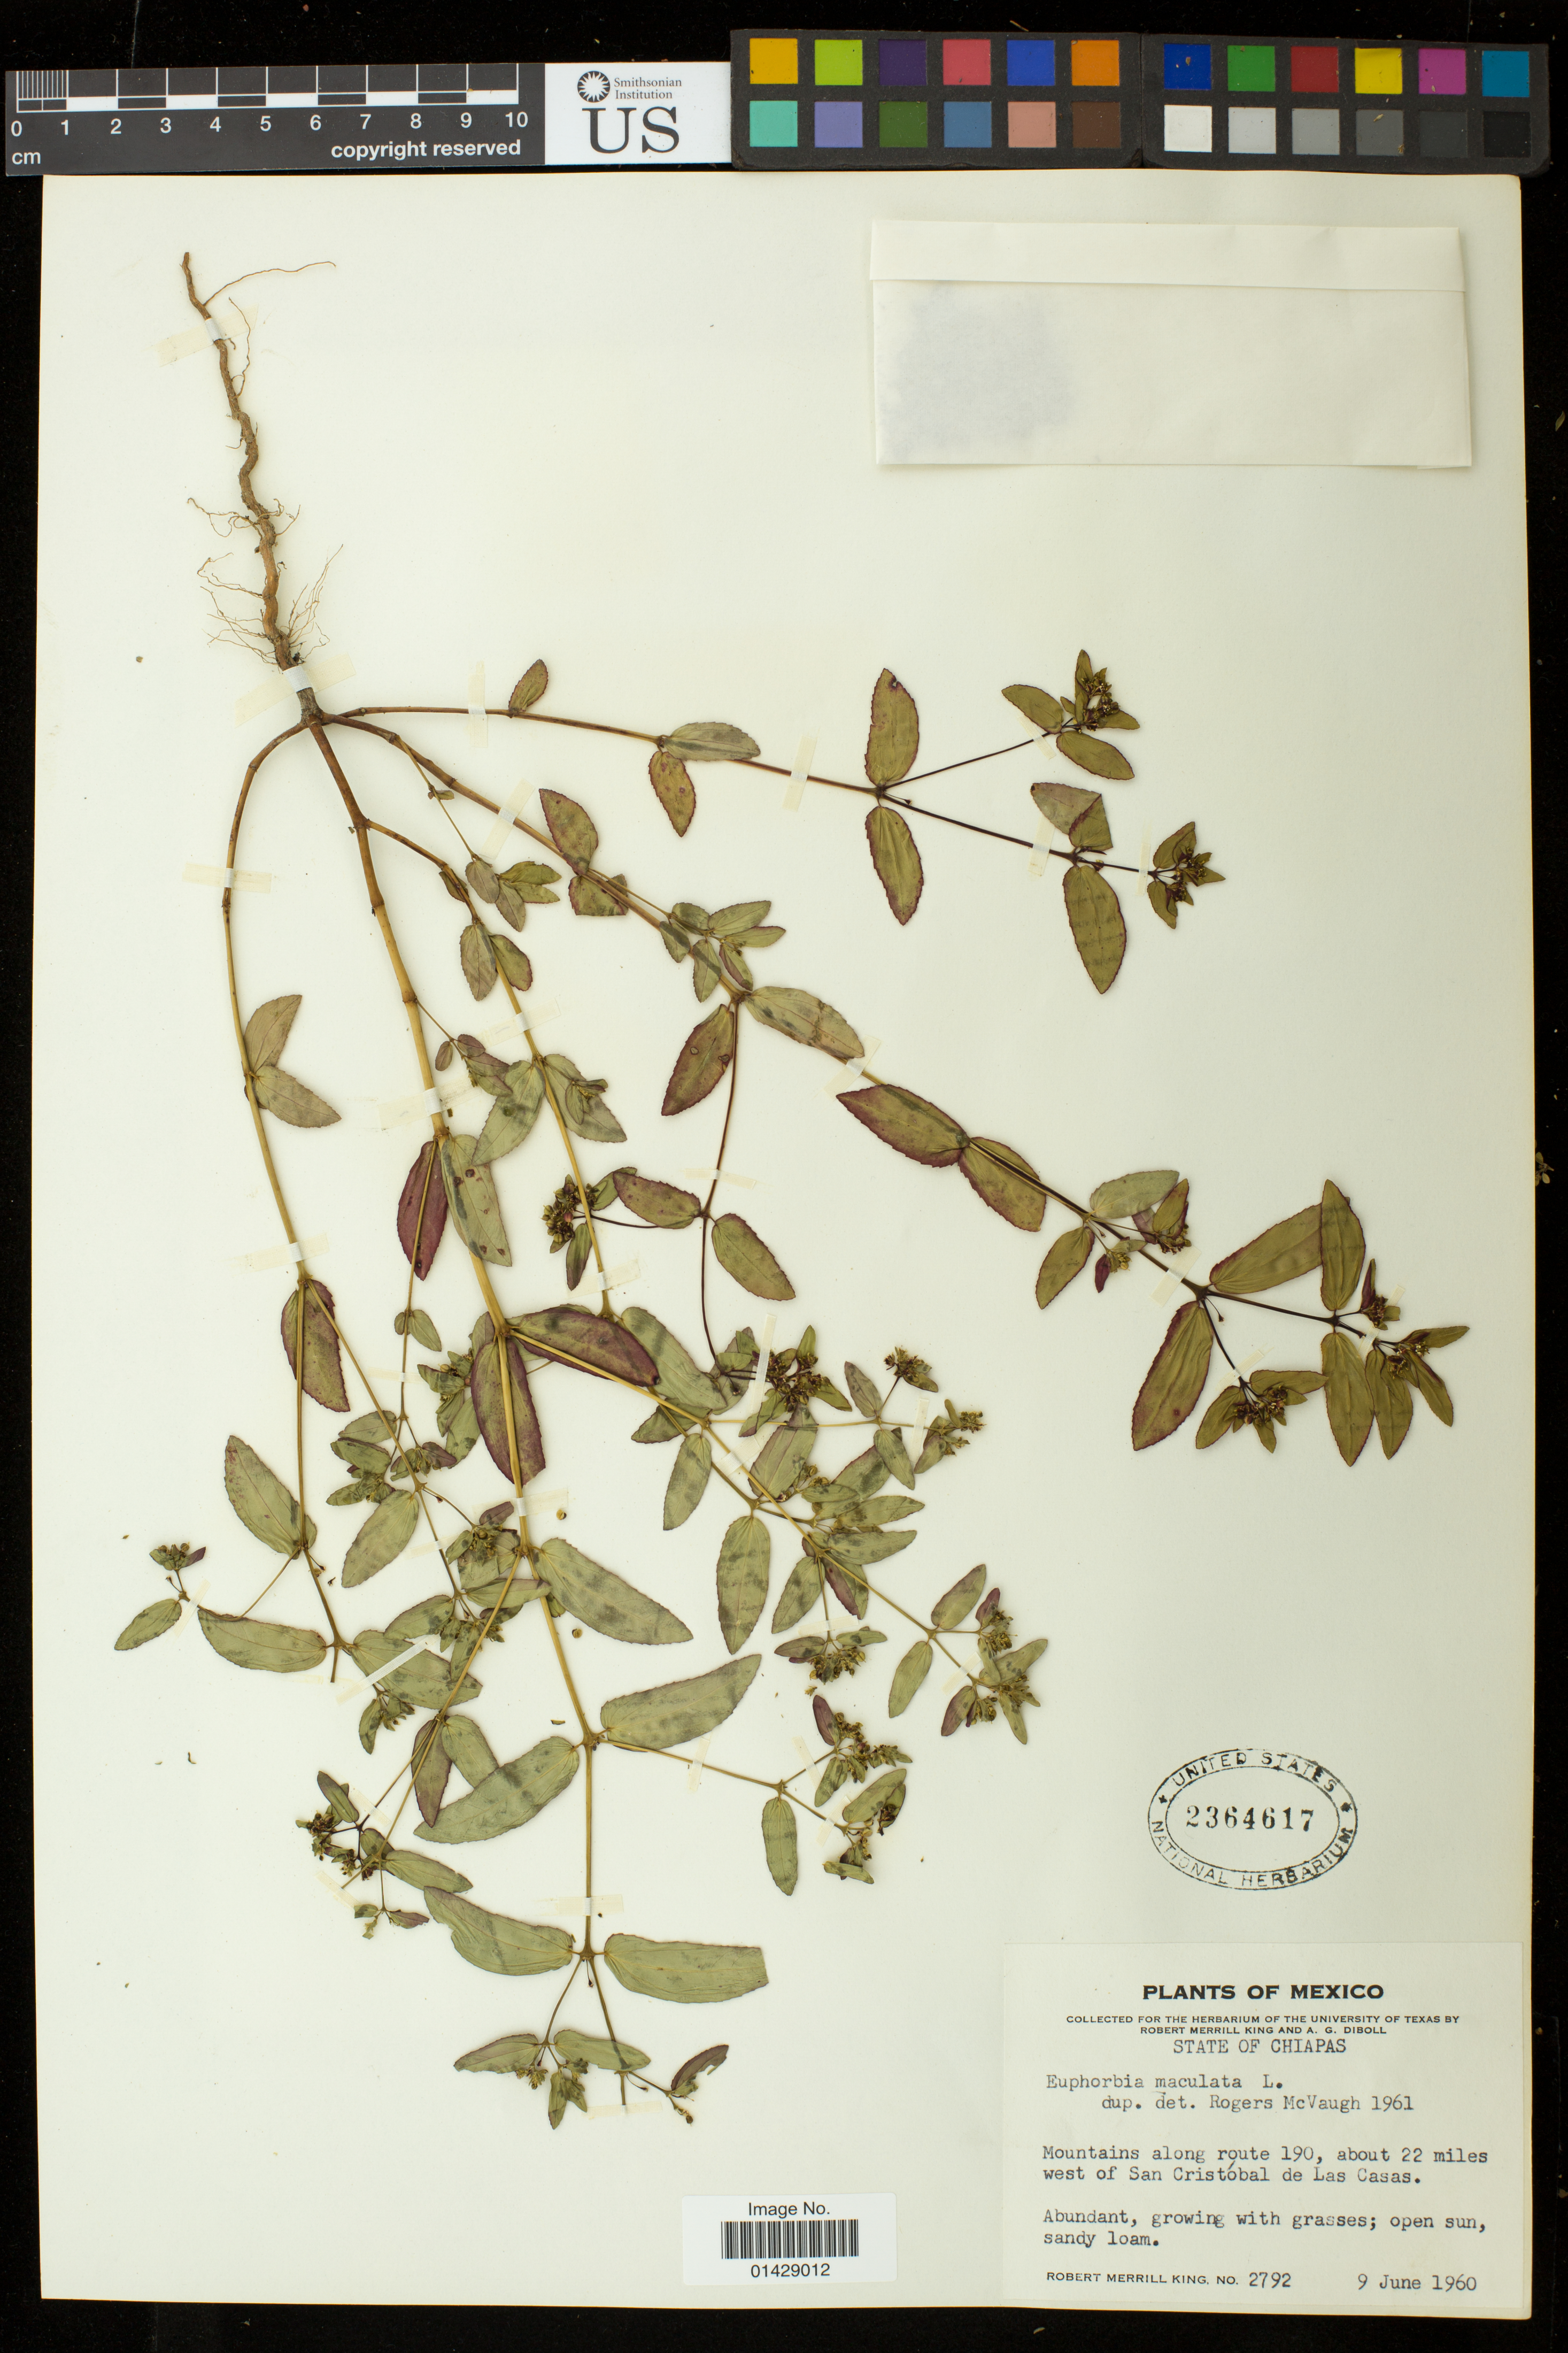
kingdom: Plantae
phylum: Tracheophyta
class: Magnoliopsida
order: Malpighiales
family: Euphorbiaceae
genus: Euphorbia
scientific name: Euphorbia hyssopifolia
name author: L.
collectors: R. M. King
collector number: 2792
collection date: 1960-06-09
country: Mexico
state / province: Chiapas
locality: Mountains along route 190, about 22 miles west of San Cristobal de Las Casas.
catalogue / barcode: US 2364617